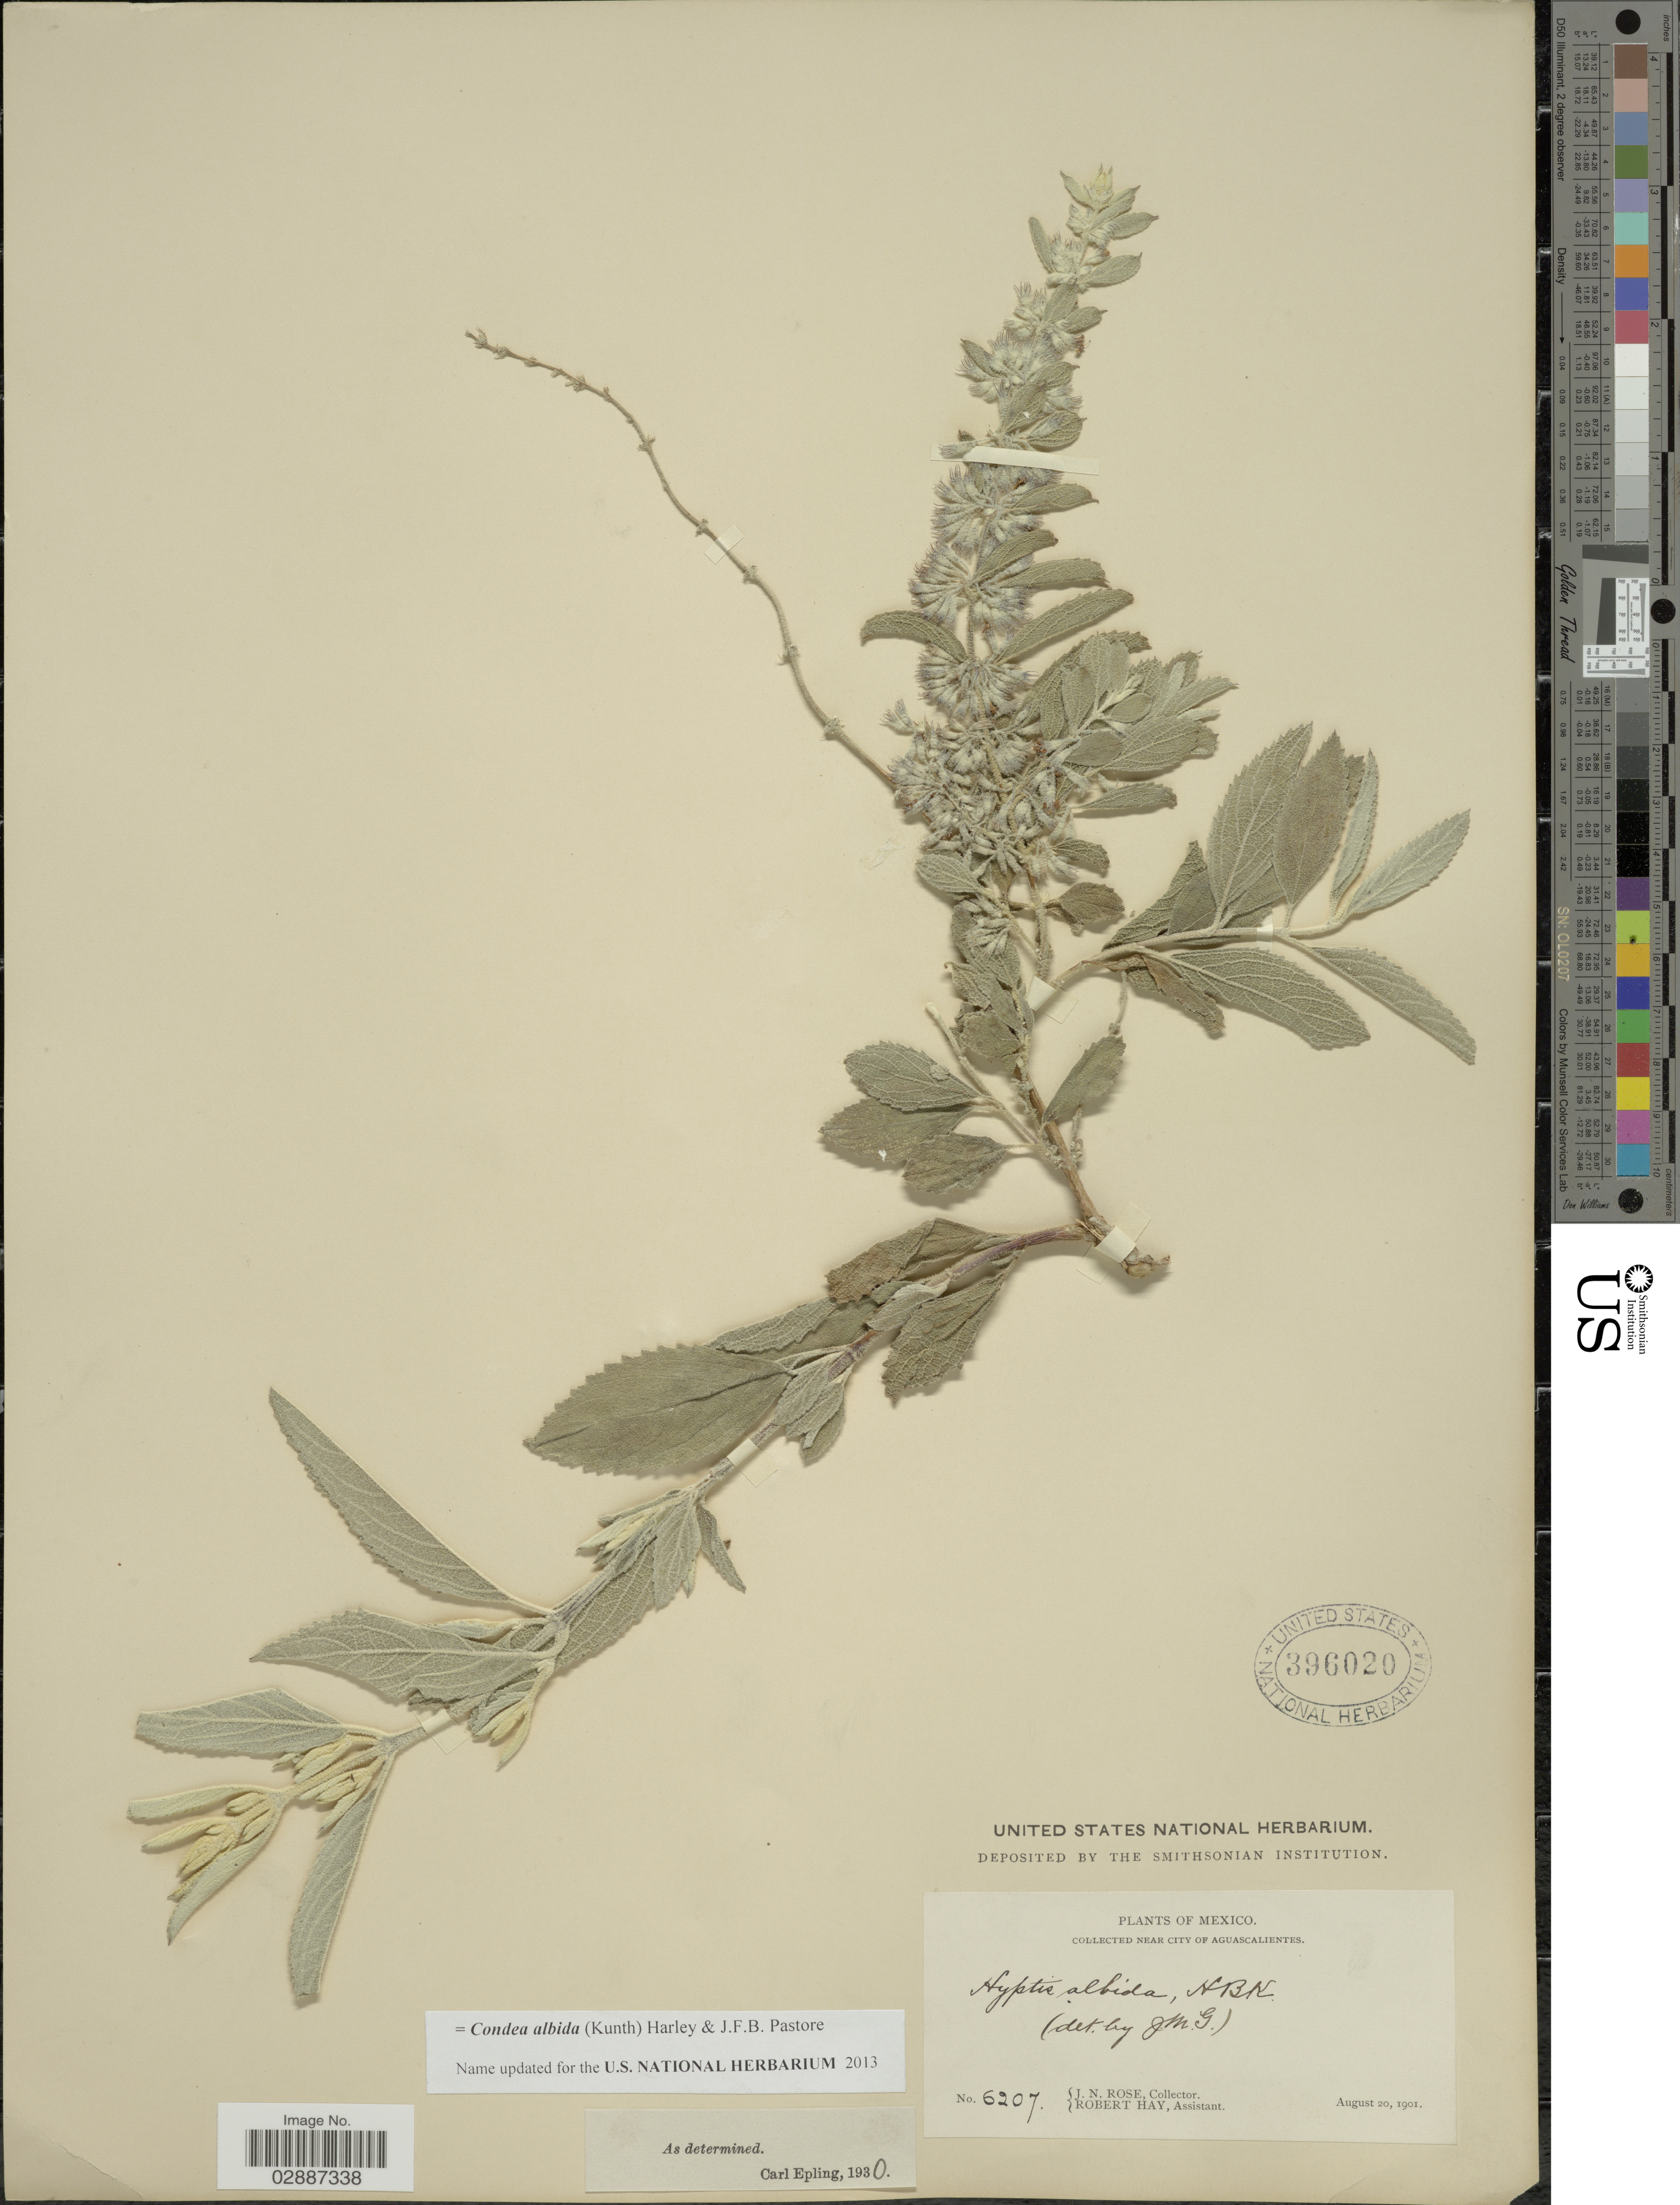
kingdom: Plantae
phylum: Tracheophyta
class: Magnoliopsida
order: Lamiales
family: Lamiaceae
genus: Condea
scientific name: Condea albida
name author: (Kunth) Harley & J.F.B. Pastore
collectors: J. N. Rose & R. Hay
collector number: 6207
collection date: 1901-08-20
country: Mexico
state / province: Aguascalientes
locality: Near city of Aguascalientes.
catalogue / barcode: US 396020